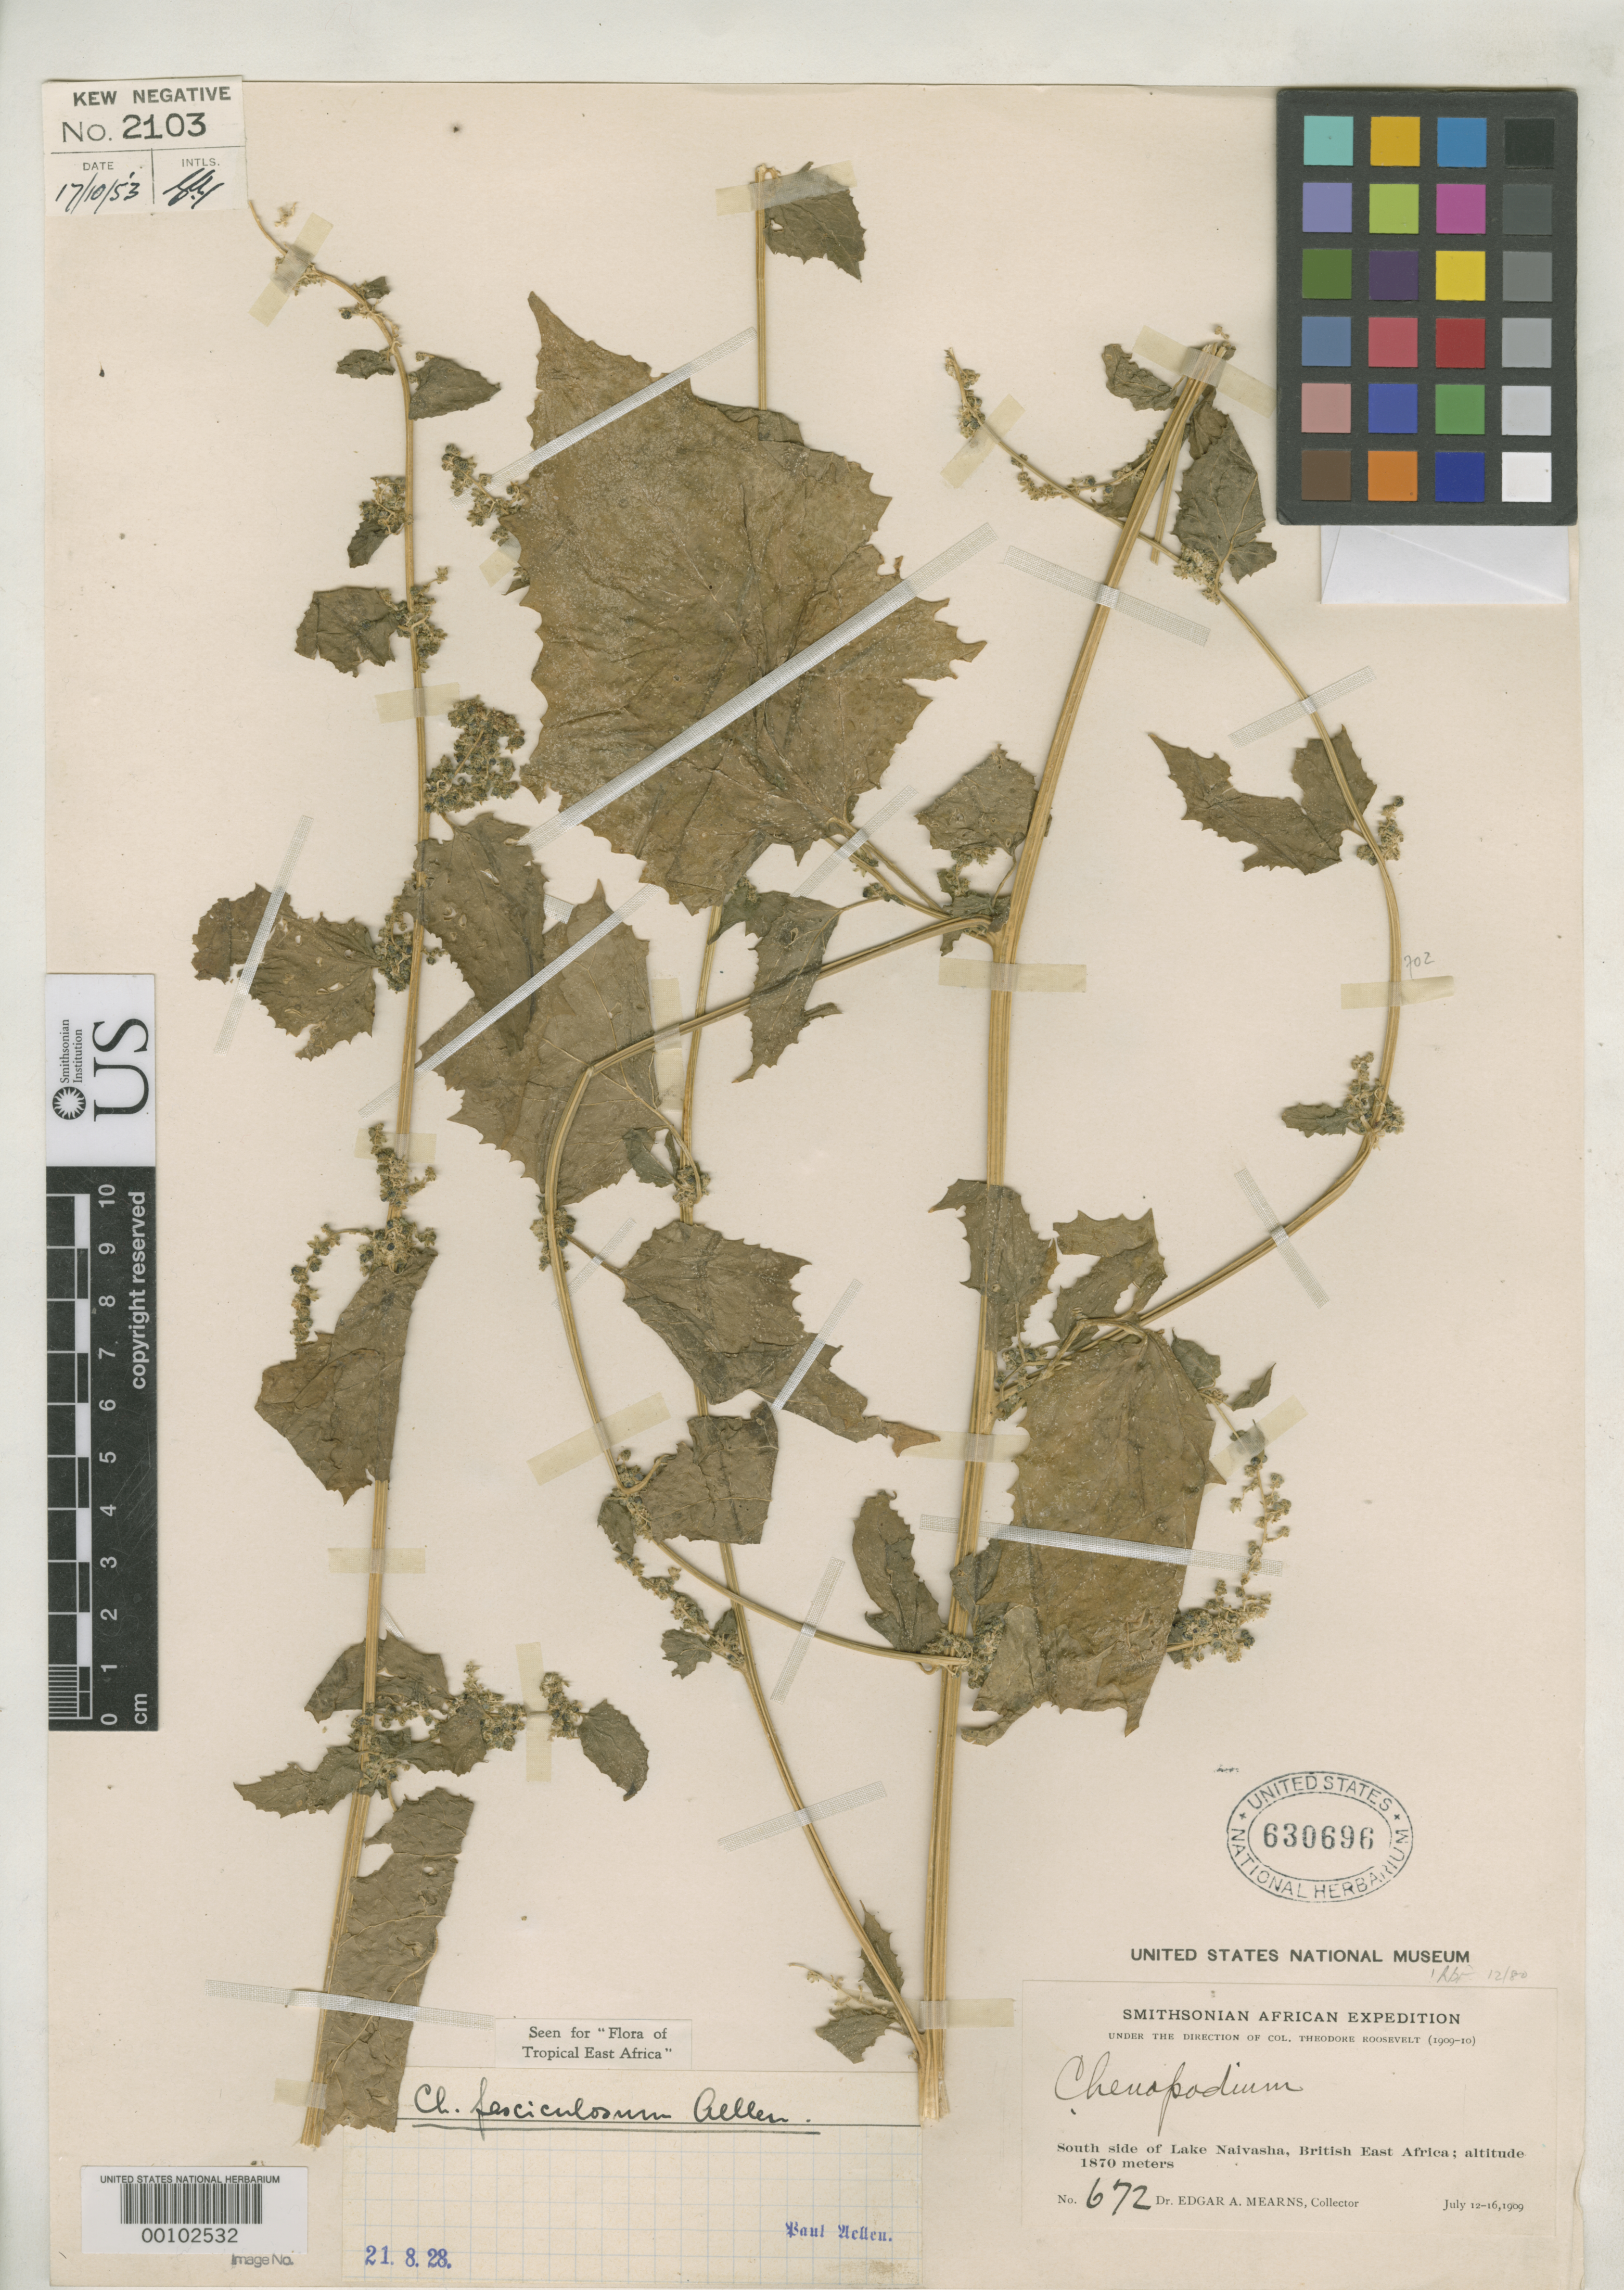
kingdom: Plantae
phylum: Tracheophyta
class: Magnoliopsida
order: Caryophyllales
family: Amaranthaceae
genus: Chenopodium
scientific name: Chenopodium fasciculosum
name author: Aellen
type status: Syntype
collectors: E. A. Mearns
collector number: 672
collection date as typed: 12 Jul 1909 to 16 Jul 1909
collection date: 1909-07-12/1909-07-16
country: Kenya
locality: South side of Lake Naivasha.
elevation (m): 1870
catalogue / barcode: US 630696